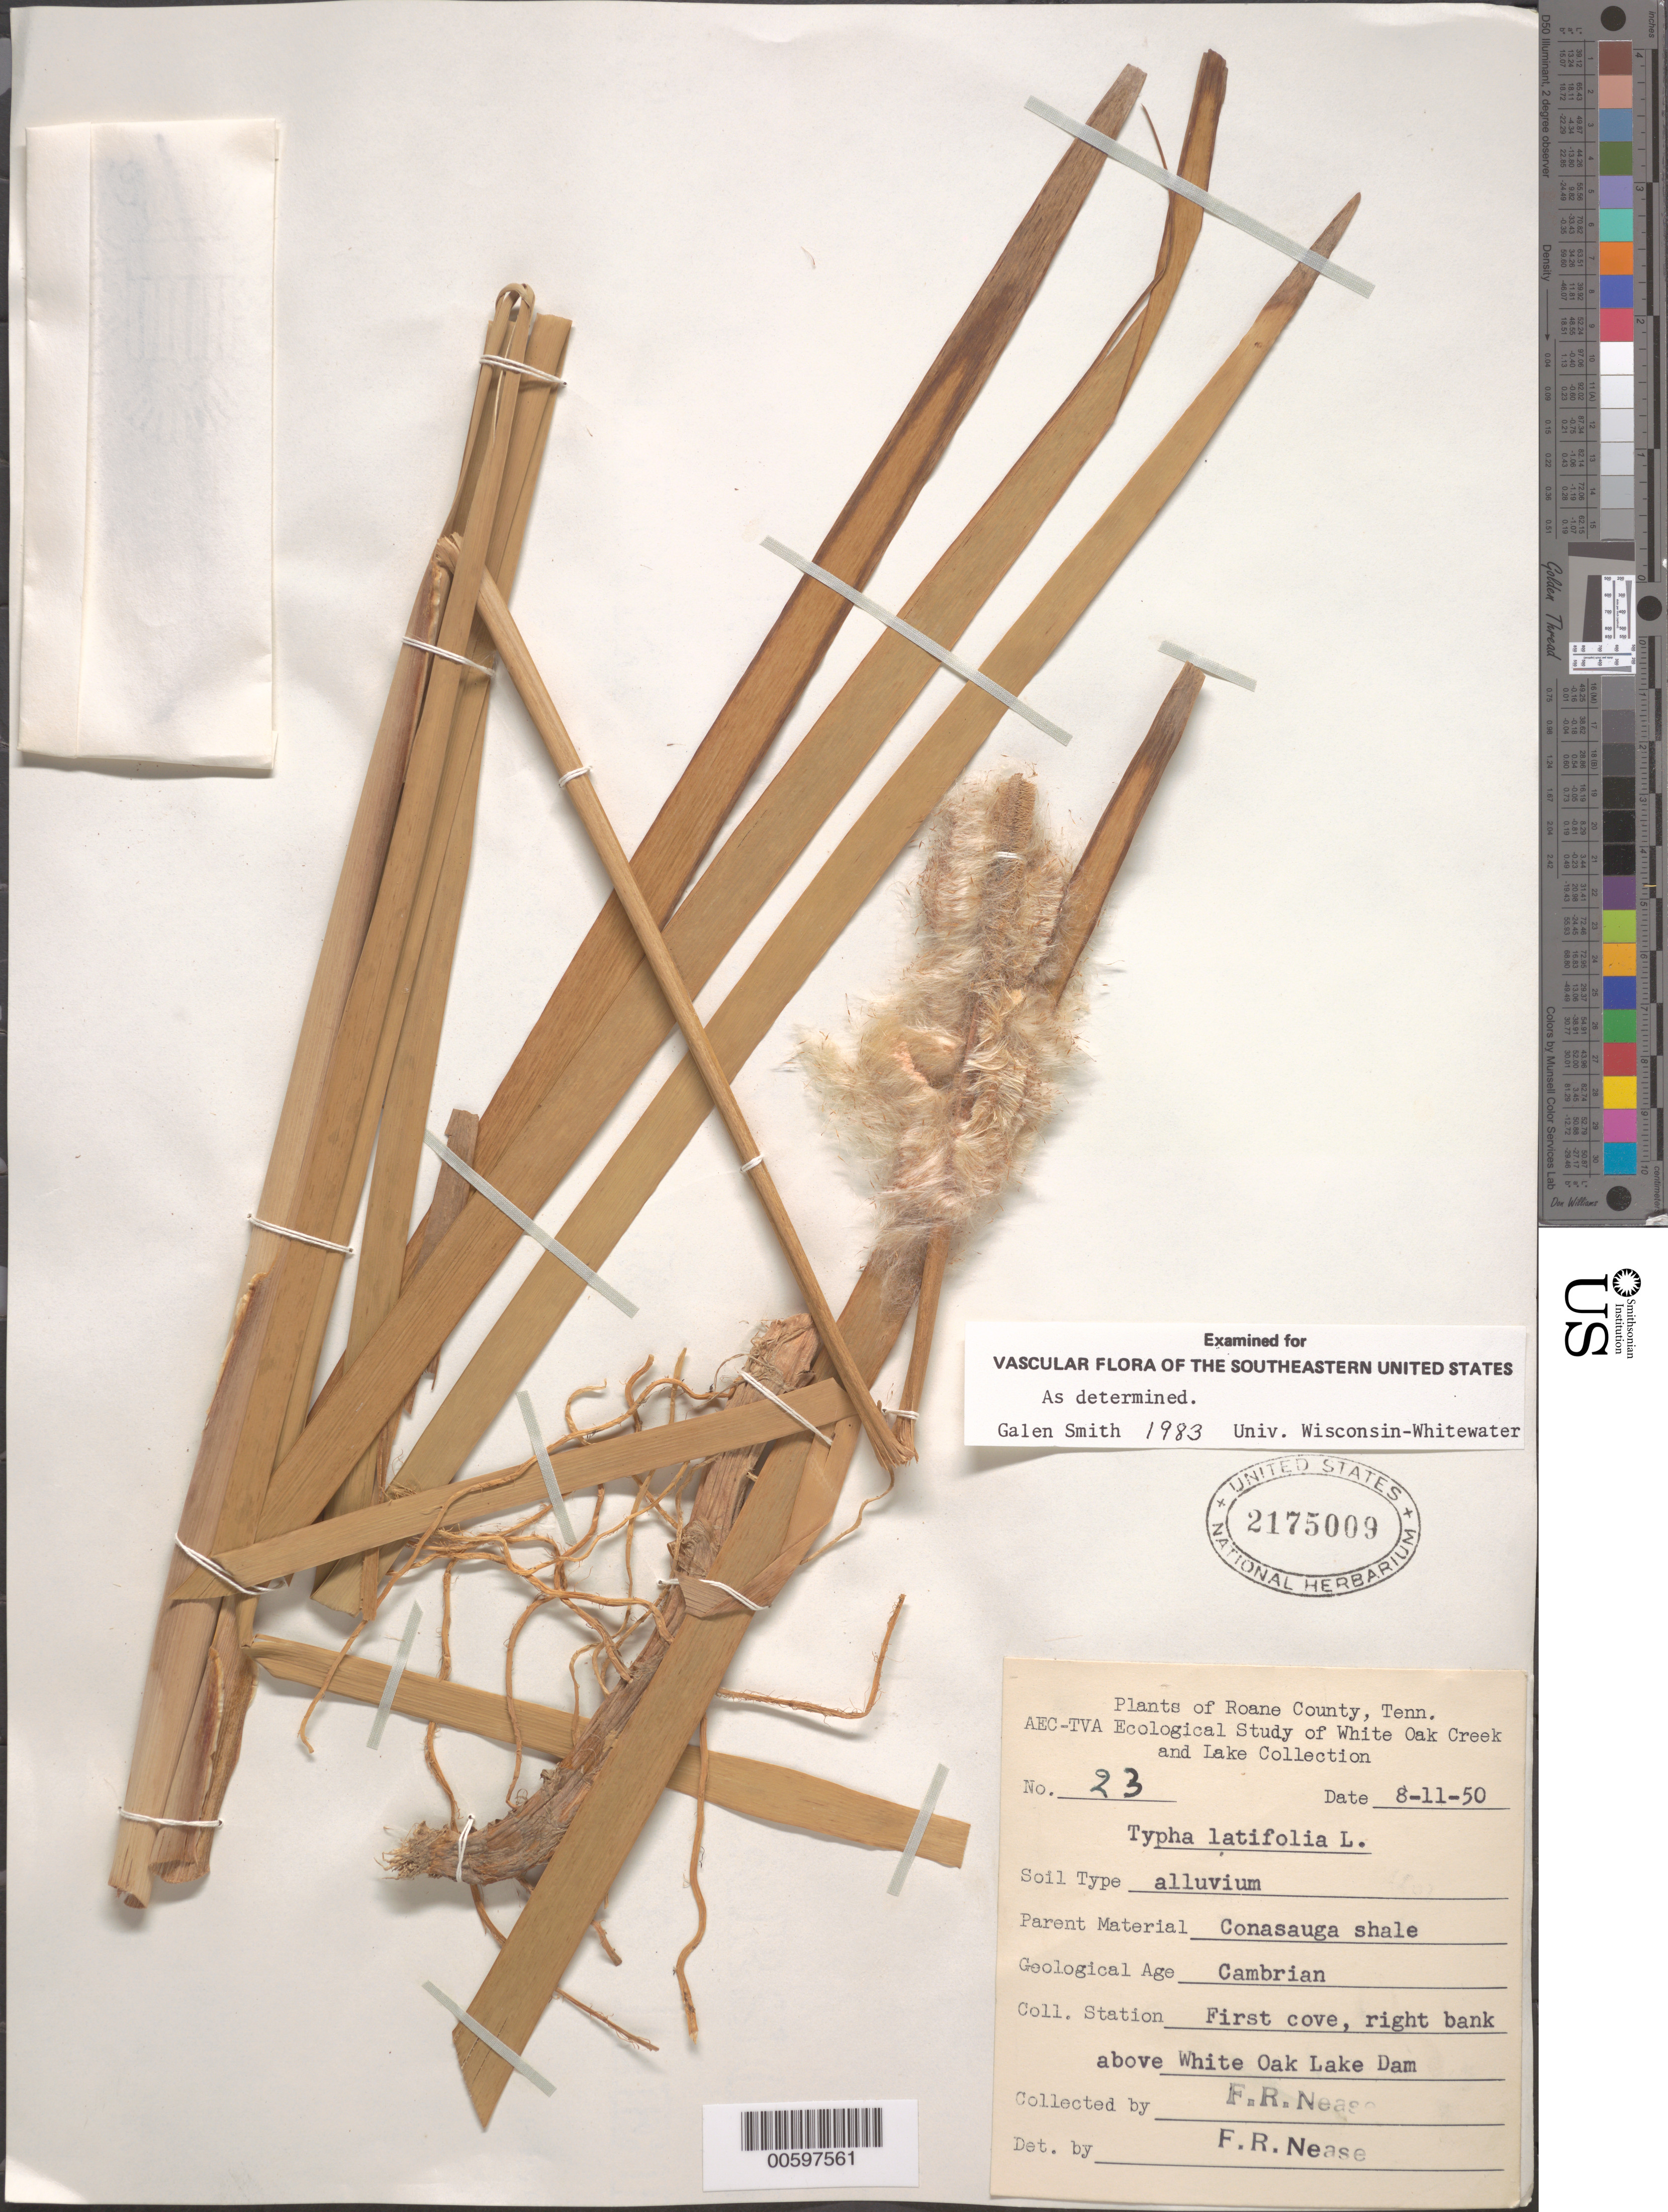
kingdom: Plantae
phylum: Tracheophyta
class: Liliopsida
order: Poales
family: Typhaceae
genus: Typha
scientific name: Typha latifolia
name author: L.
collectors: F. Nease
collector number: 23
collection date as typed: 11 Aug 1950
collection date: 1950-08-11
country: United States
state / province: Tennessee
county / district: Roane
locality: White Oak Lake Dam, AEC-TVA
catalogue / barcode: US 2175009